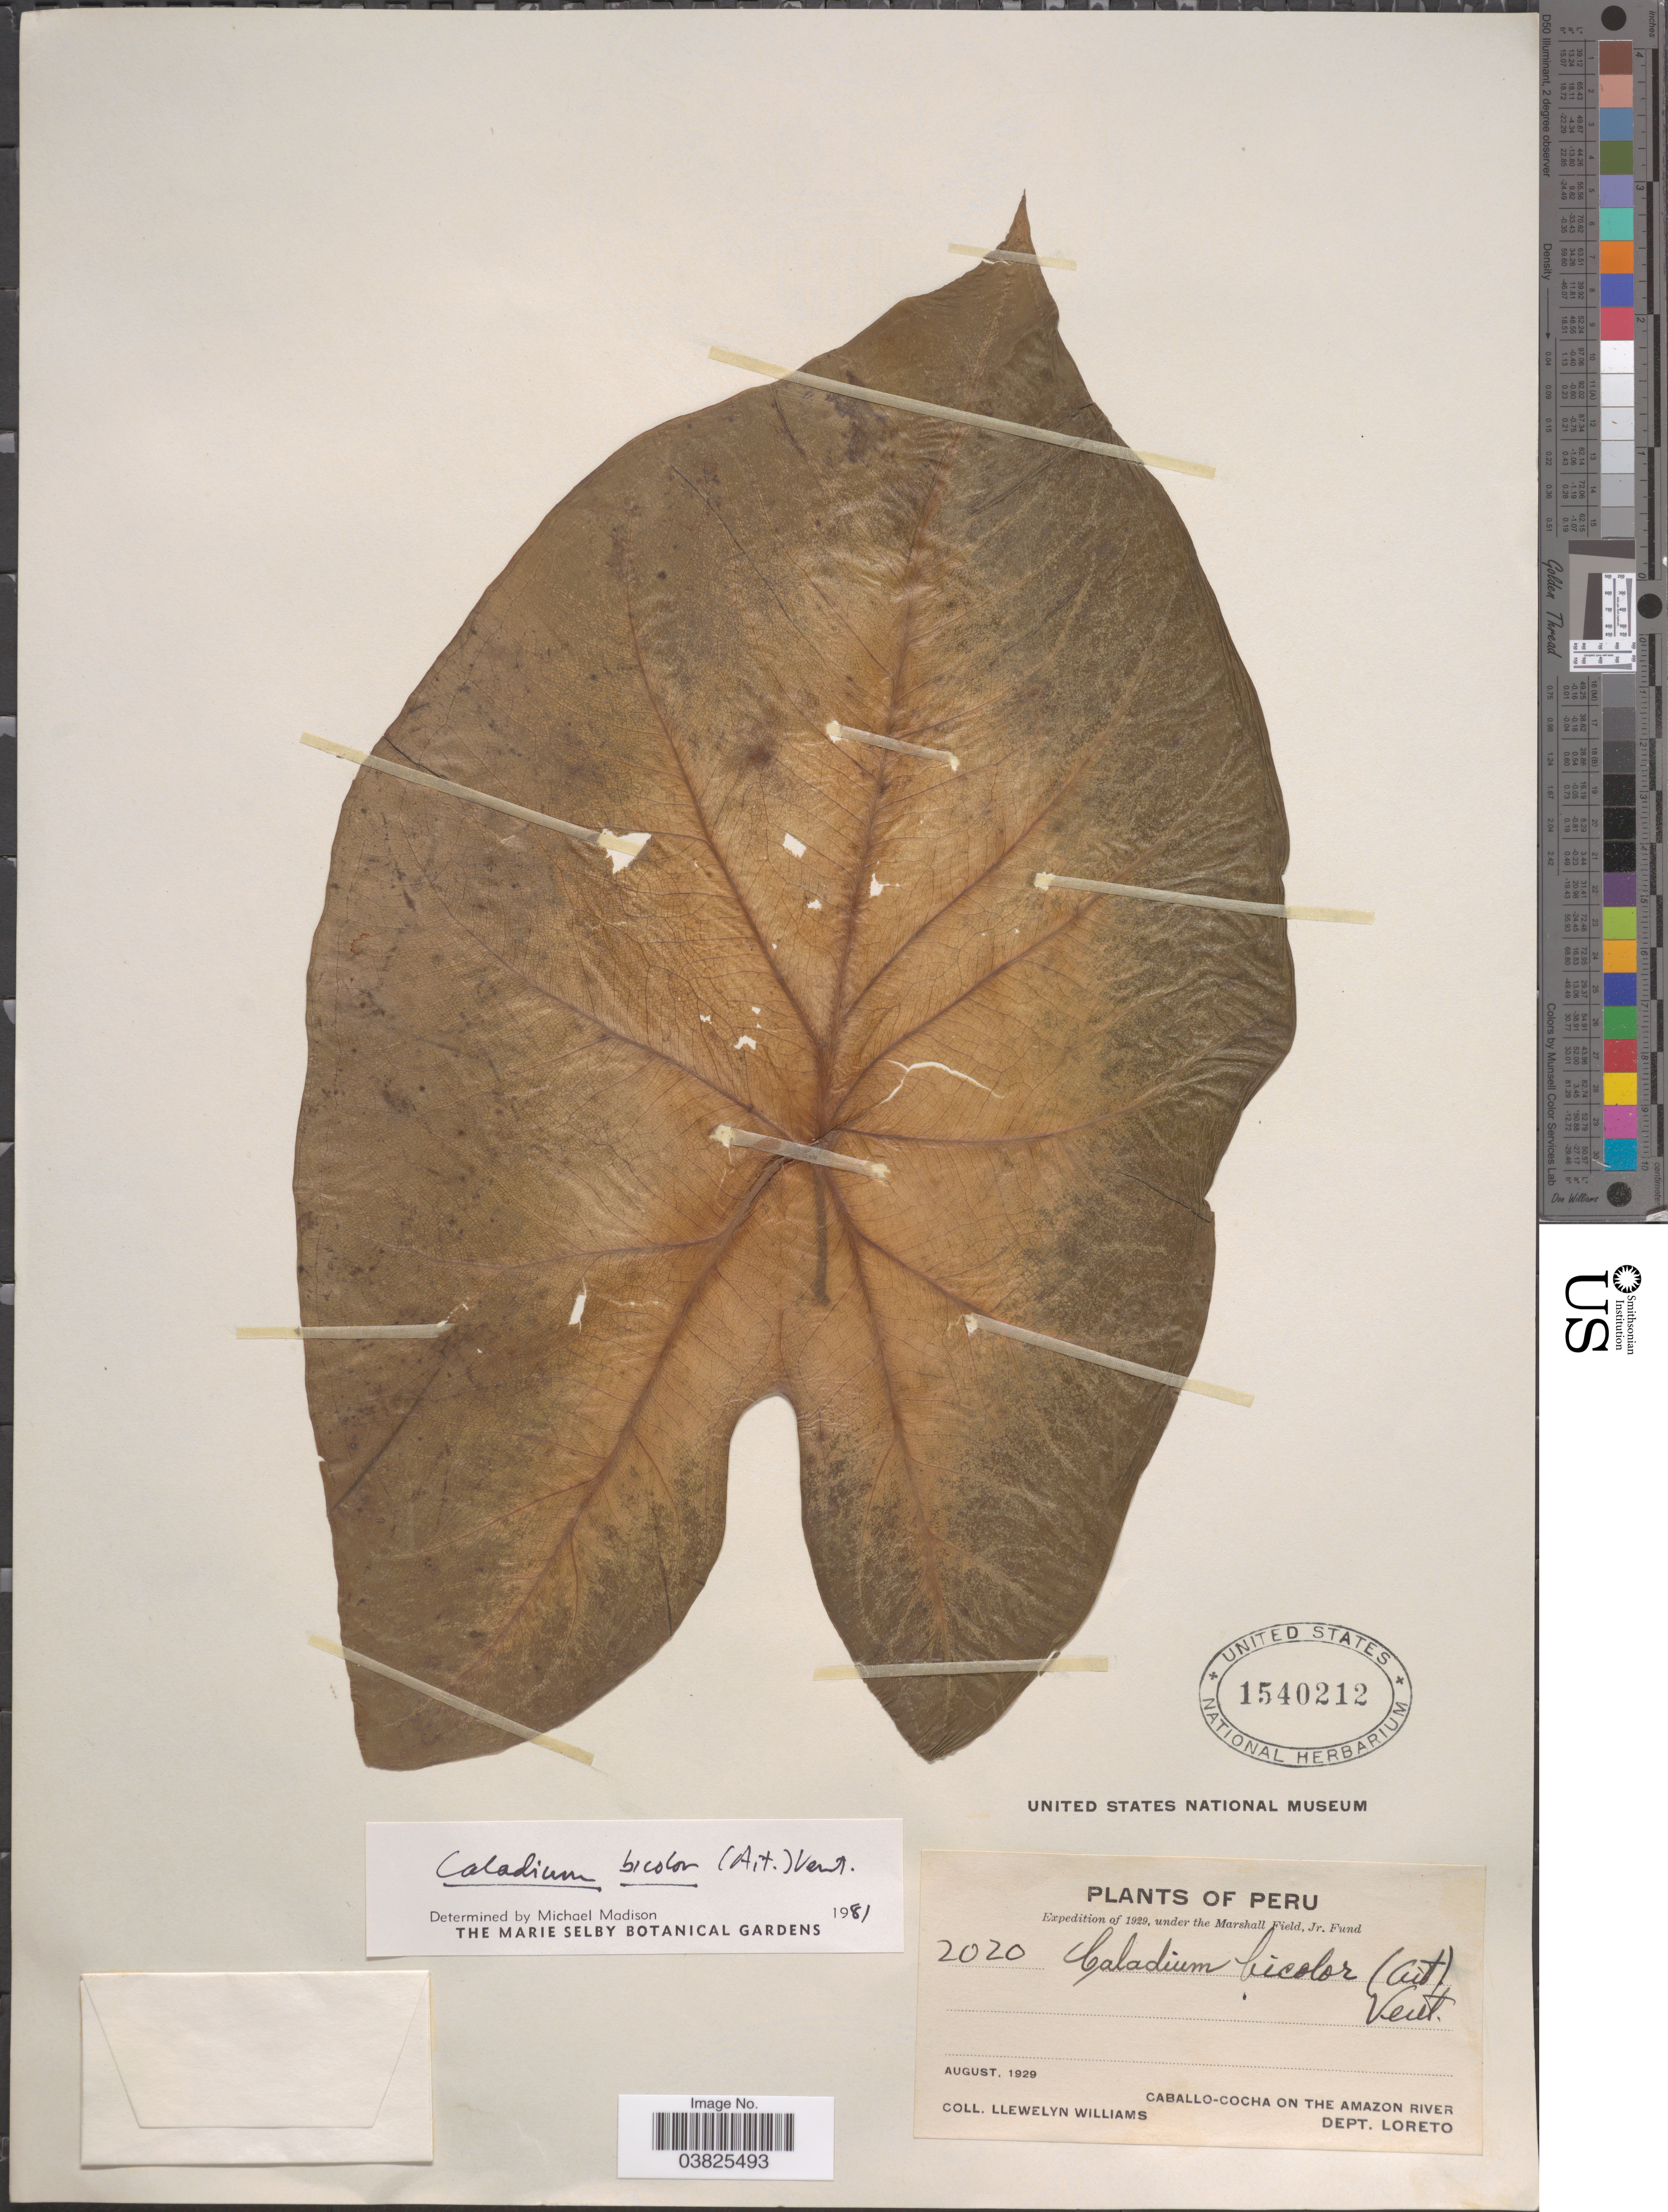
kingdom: Plantae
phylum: Tracheophyta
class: Liliopsida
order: Alismatales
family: Araceae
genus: Caladium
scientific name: Caladium bicolor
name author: (Aiton) Vent.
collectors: Ll. Williams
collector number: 2020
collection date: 1929-08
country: Peru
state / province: Loreto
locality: Caballo-Cocha on the Amazon River. Dept. Loreto.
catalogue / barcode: US 1540212